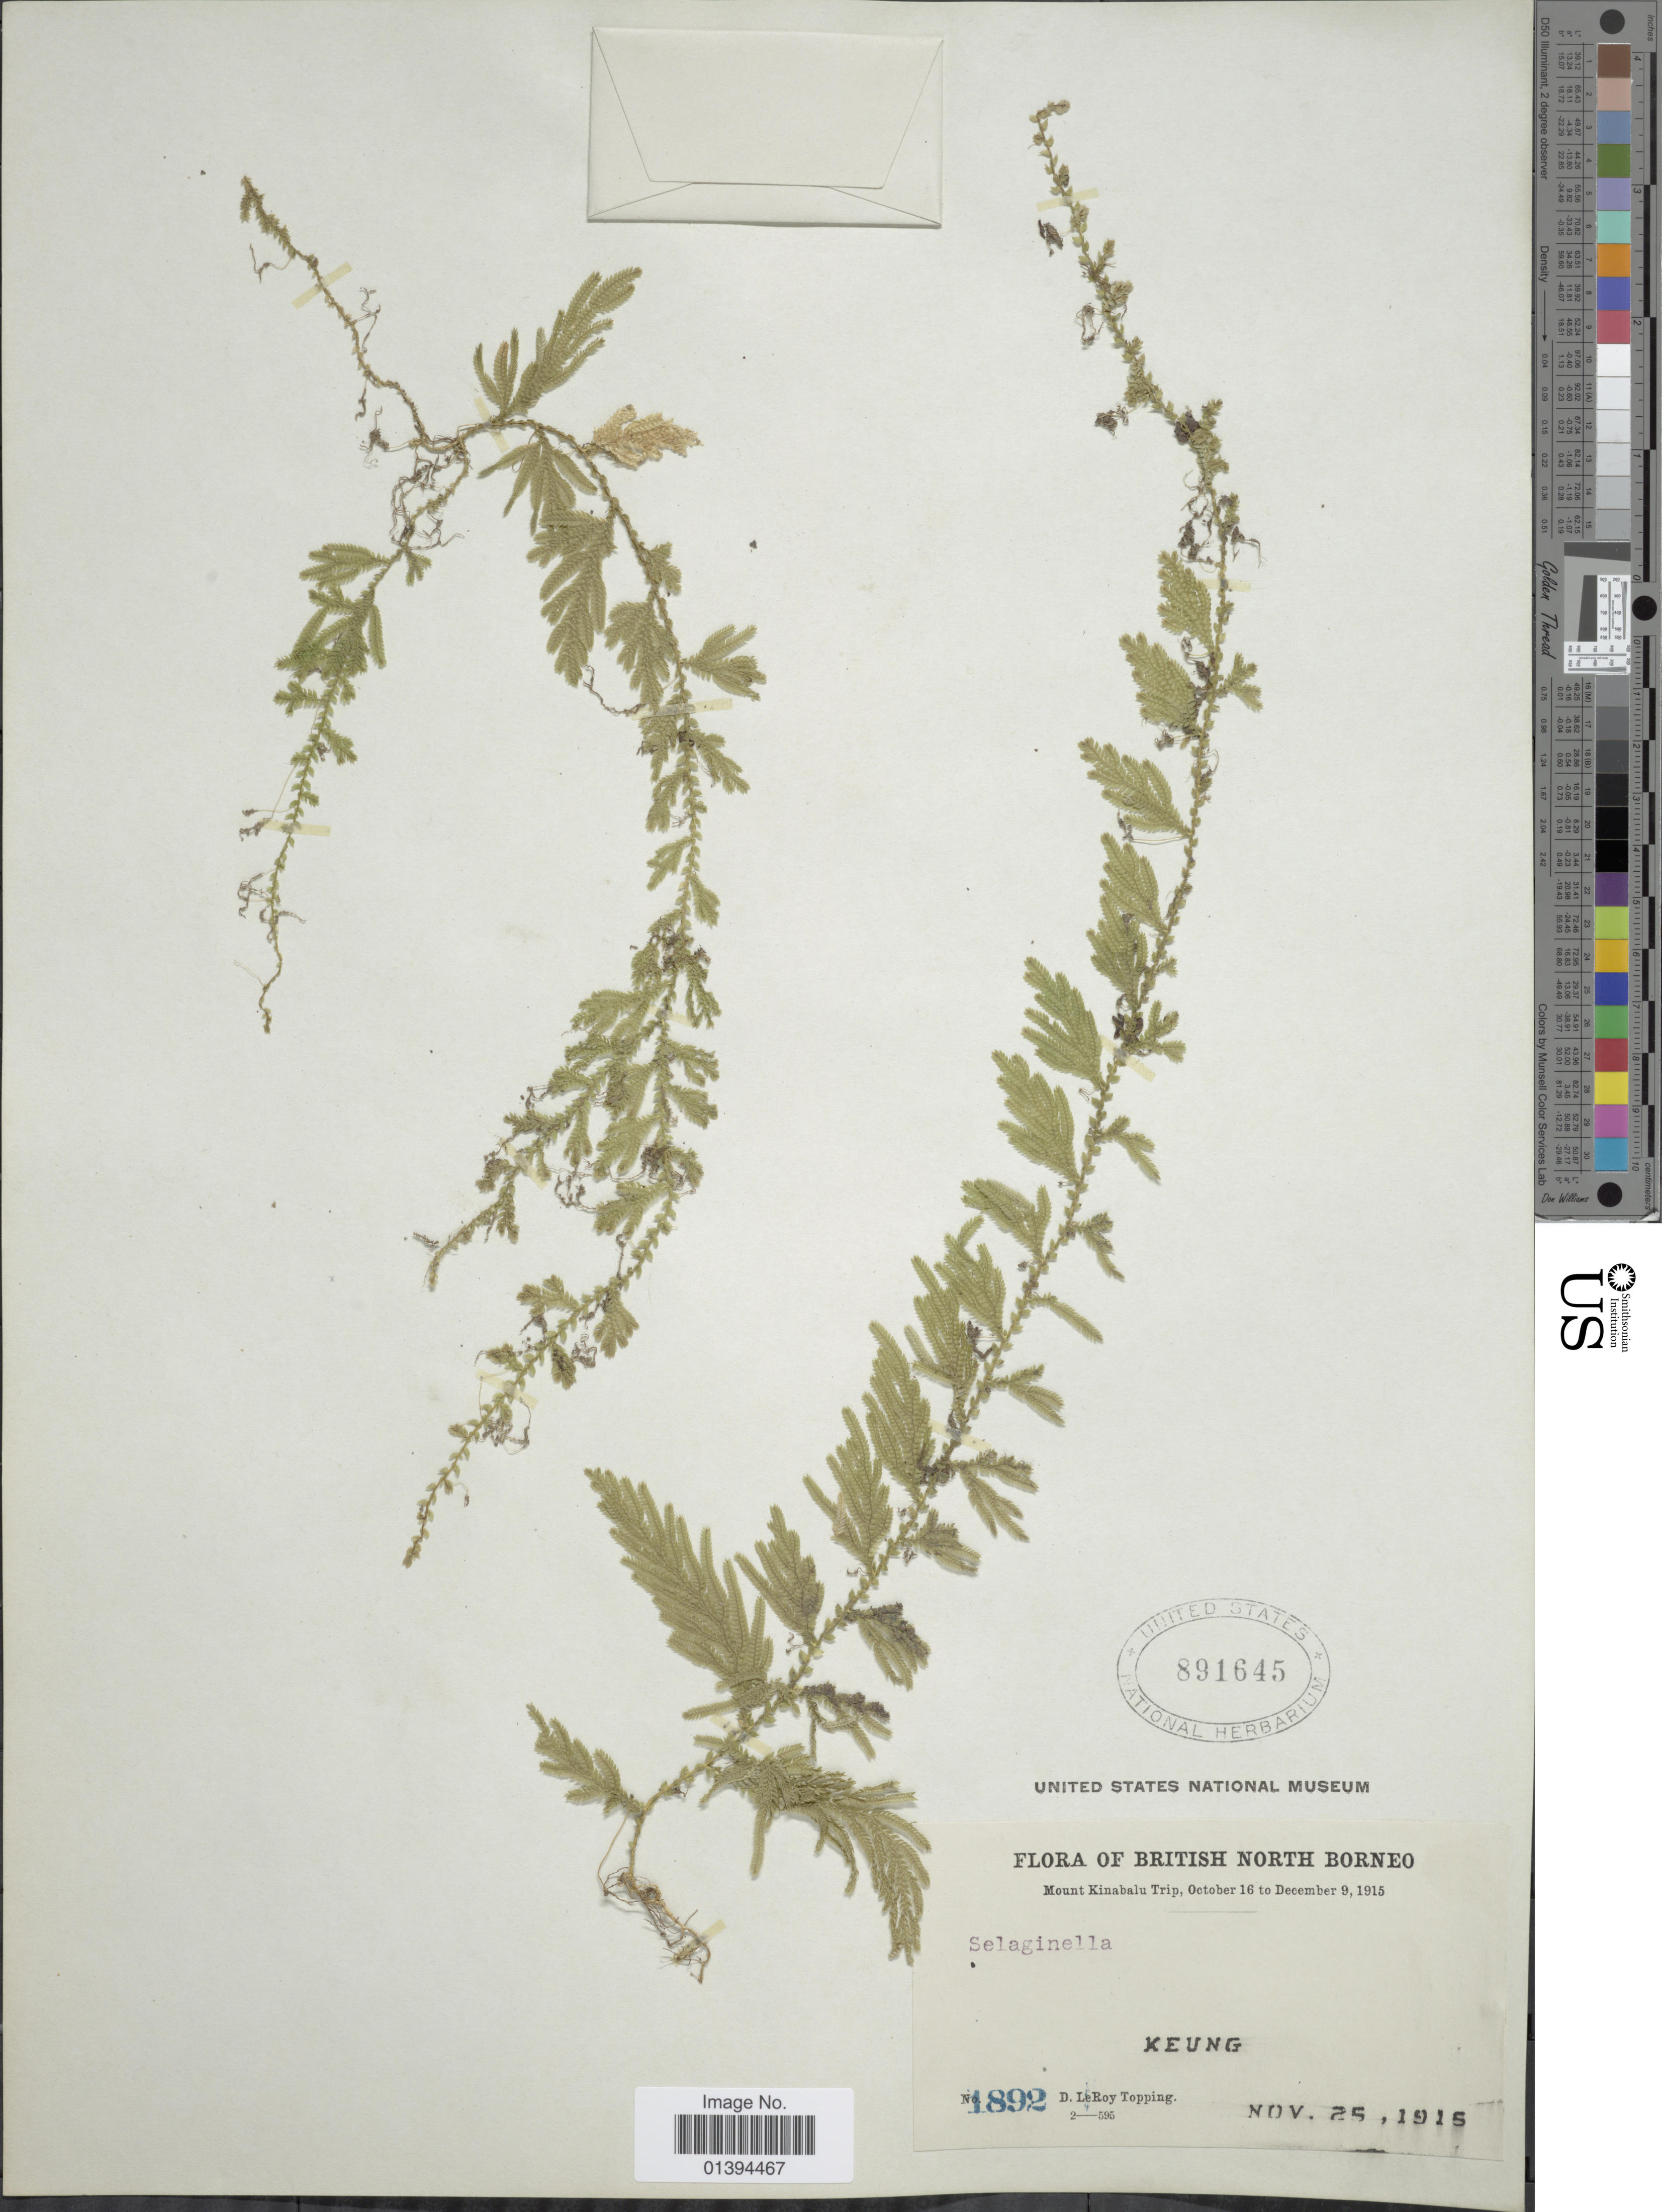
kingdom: Plantae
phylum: Tracheophyta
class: Lycopodiopsida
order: Selaginellales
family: Selaginellaceae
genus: Selaginella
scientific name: Selaginella sp.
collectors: D. L. Topping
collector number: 1892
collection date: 1915-11-25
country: Malaysia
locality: British North Borneo, Keung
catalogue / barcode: US 891645